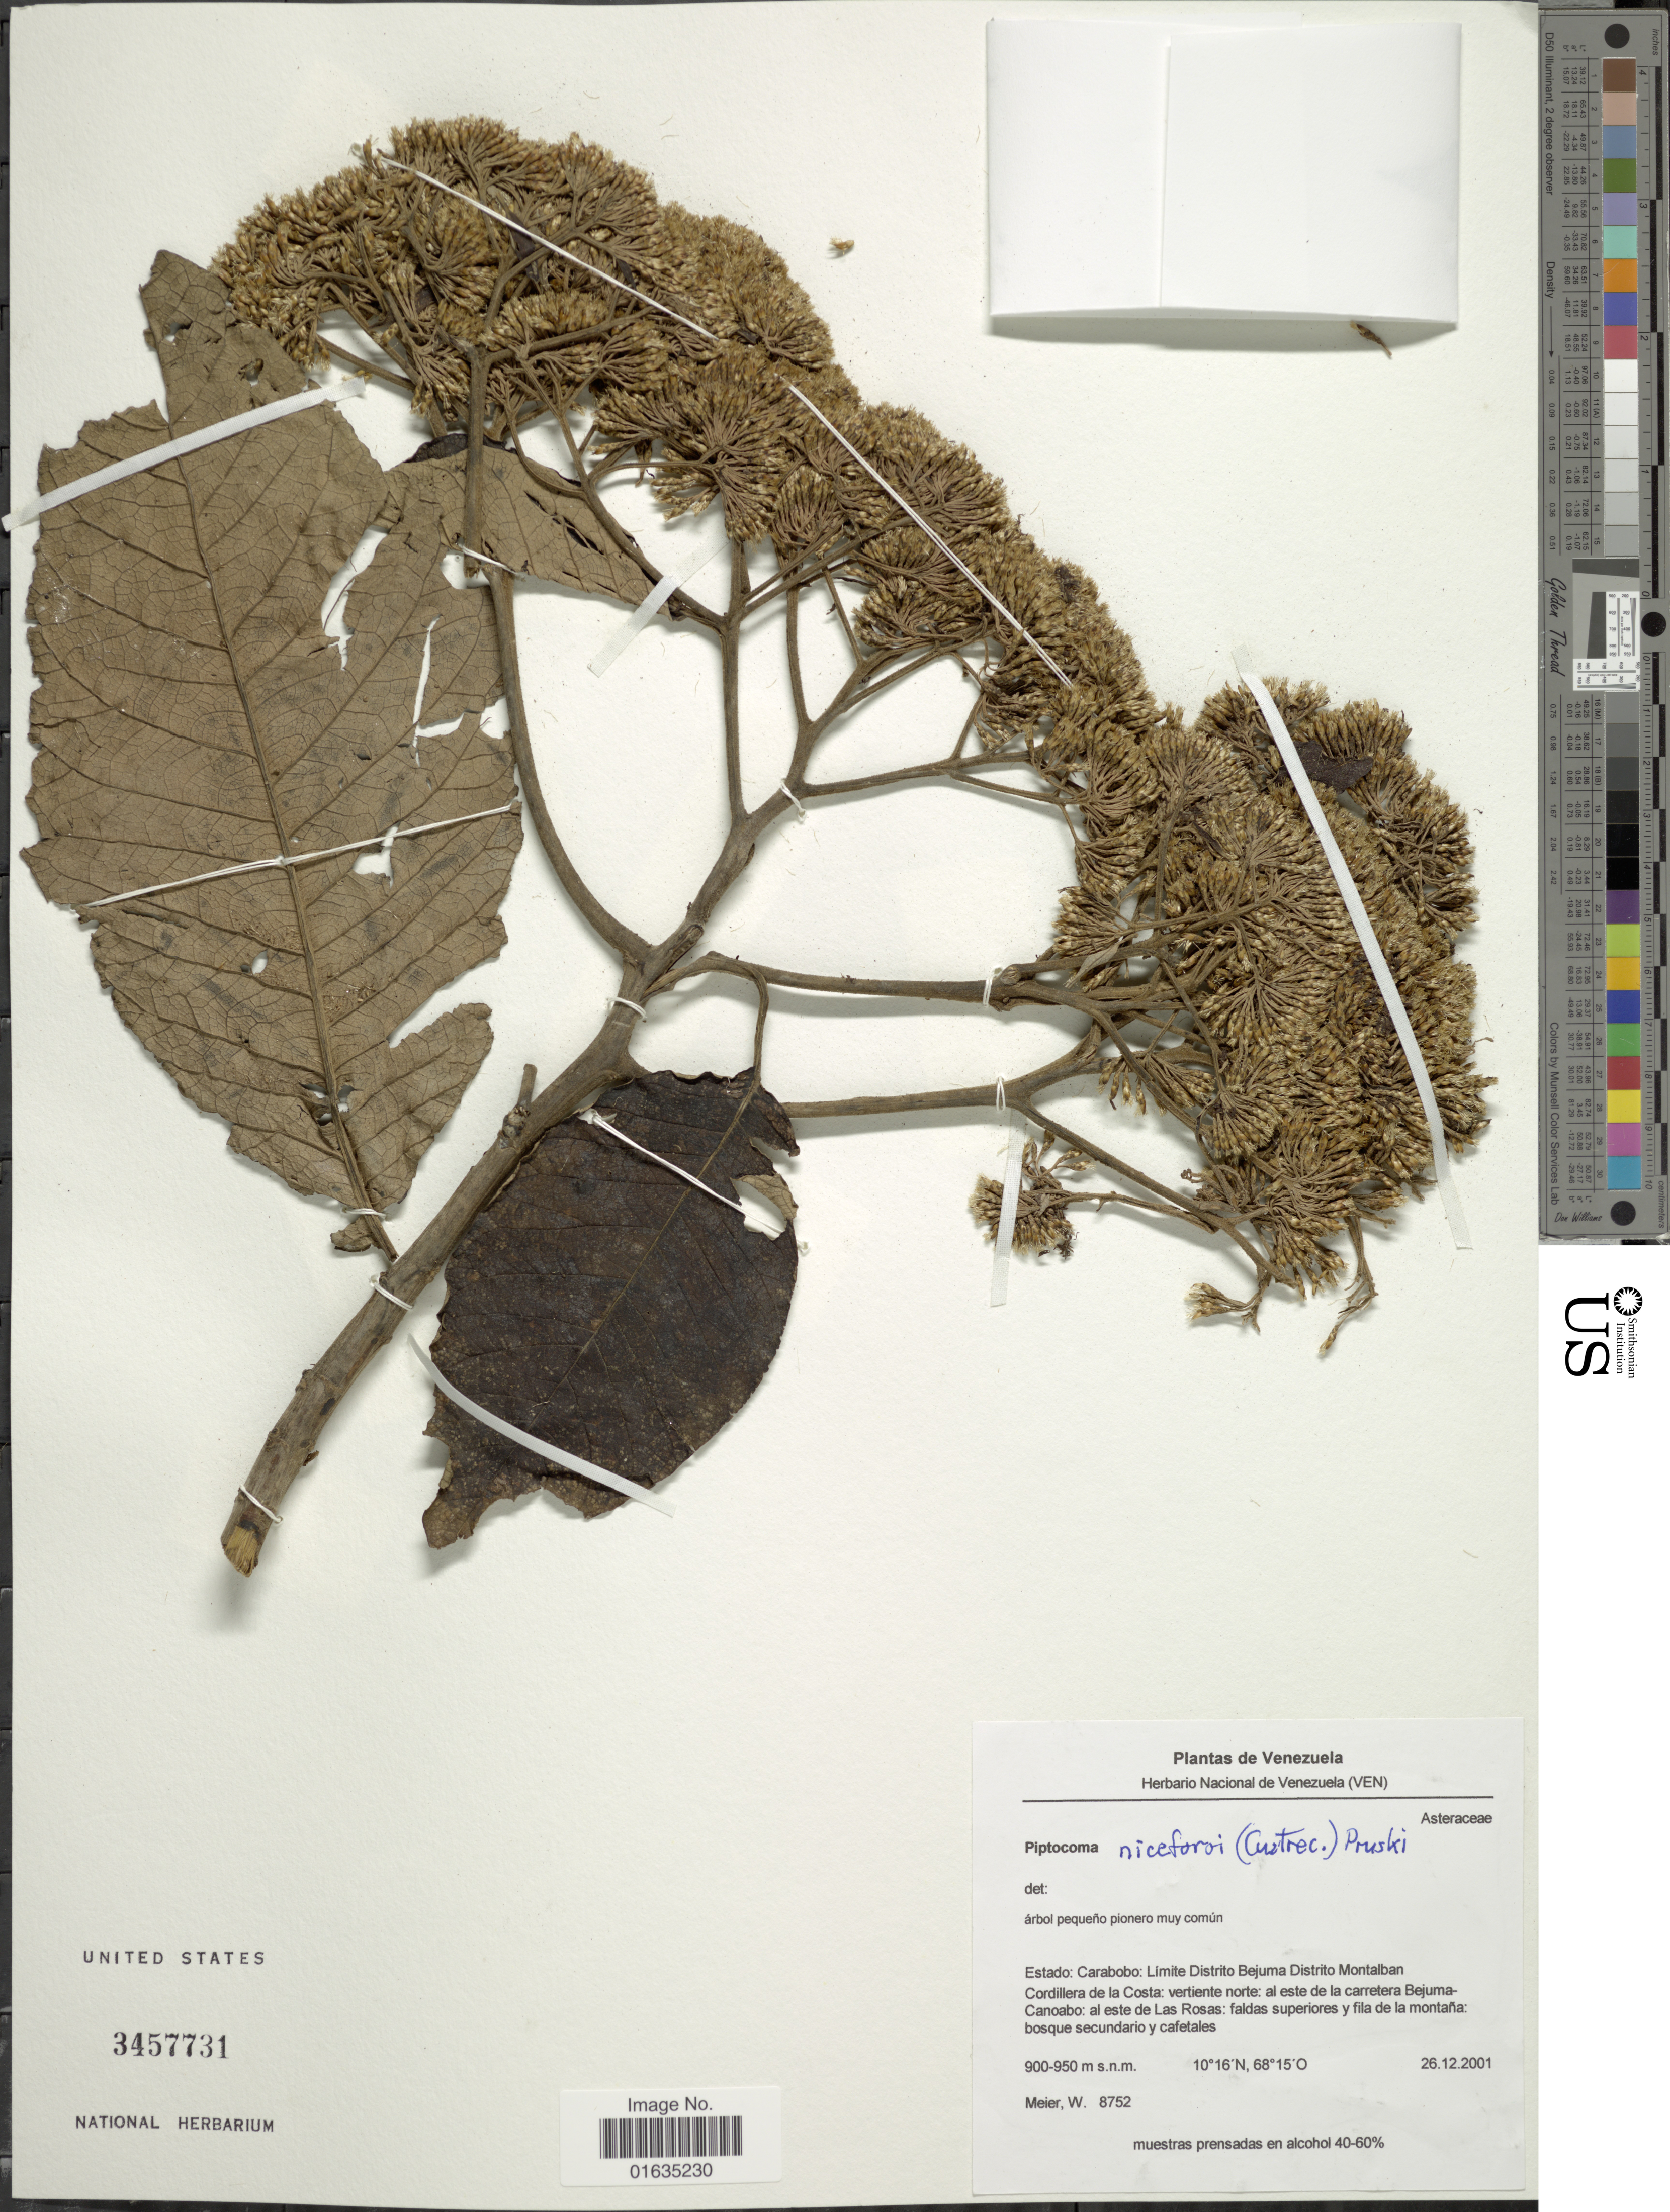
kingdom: Plantae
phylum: Tracheophyta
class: Magnoliopsida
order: Asterales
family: Asteraceae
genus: Piptocoma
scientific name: Piptocoma niceforoi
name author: (Cuatrec.) H. Rob.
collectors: W. Meier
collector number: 8752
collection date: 2001-12-26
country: Venezuela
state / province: Carabobo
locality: Limite Distrito Bejuma Distrito Montalban, Cordillera de la Costa, al este de la carretera Bejuma-Canoabo, al este de Las Rosas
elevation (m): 900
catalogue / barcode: US 3457731